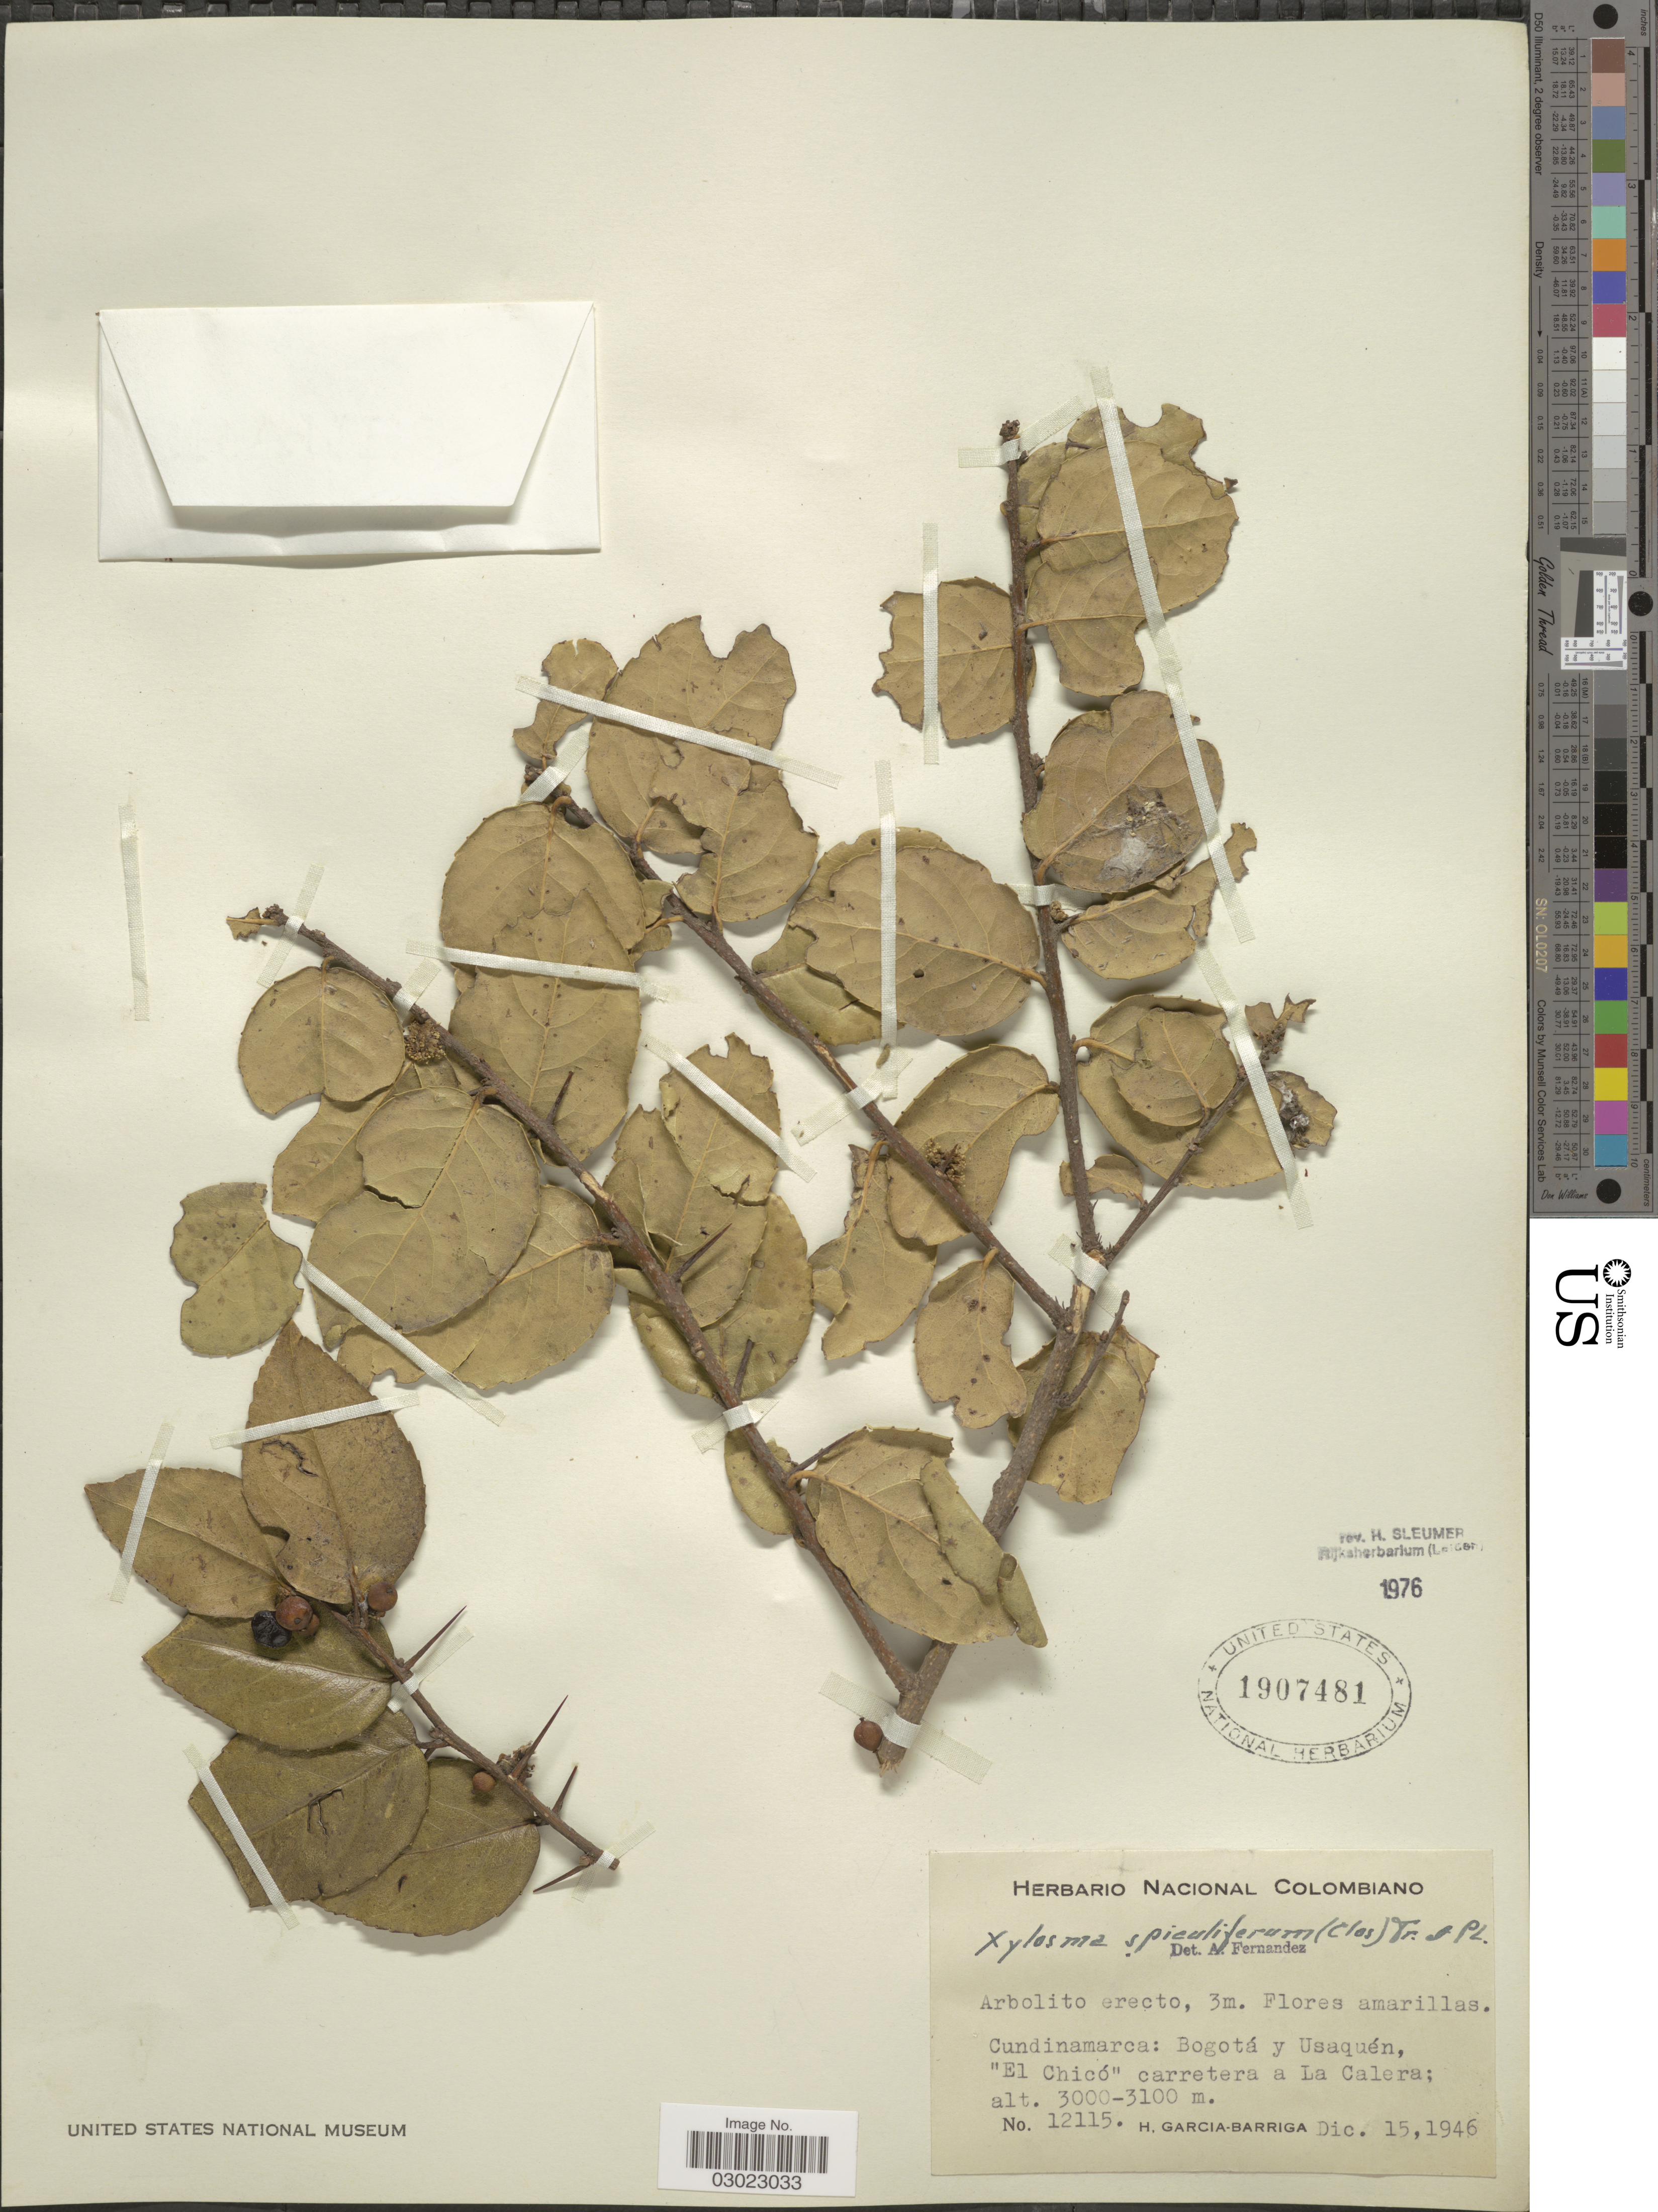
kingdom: Plantae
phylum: Tracheophyta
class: Magnoliopsida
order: Malpighiales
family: Salicaceae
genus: Xylosma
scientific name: Xylosma spiculifera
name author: (Tul.) Triana & Planch.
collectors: H. García Barriga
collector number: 12115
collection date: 1946-12-15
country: Colombia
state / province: Cundinamarca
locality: Bogotá y Usaquén, "El Chicó" carretera a La Calera.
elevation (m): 3000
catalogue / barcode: US 1907481